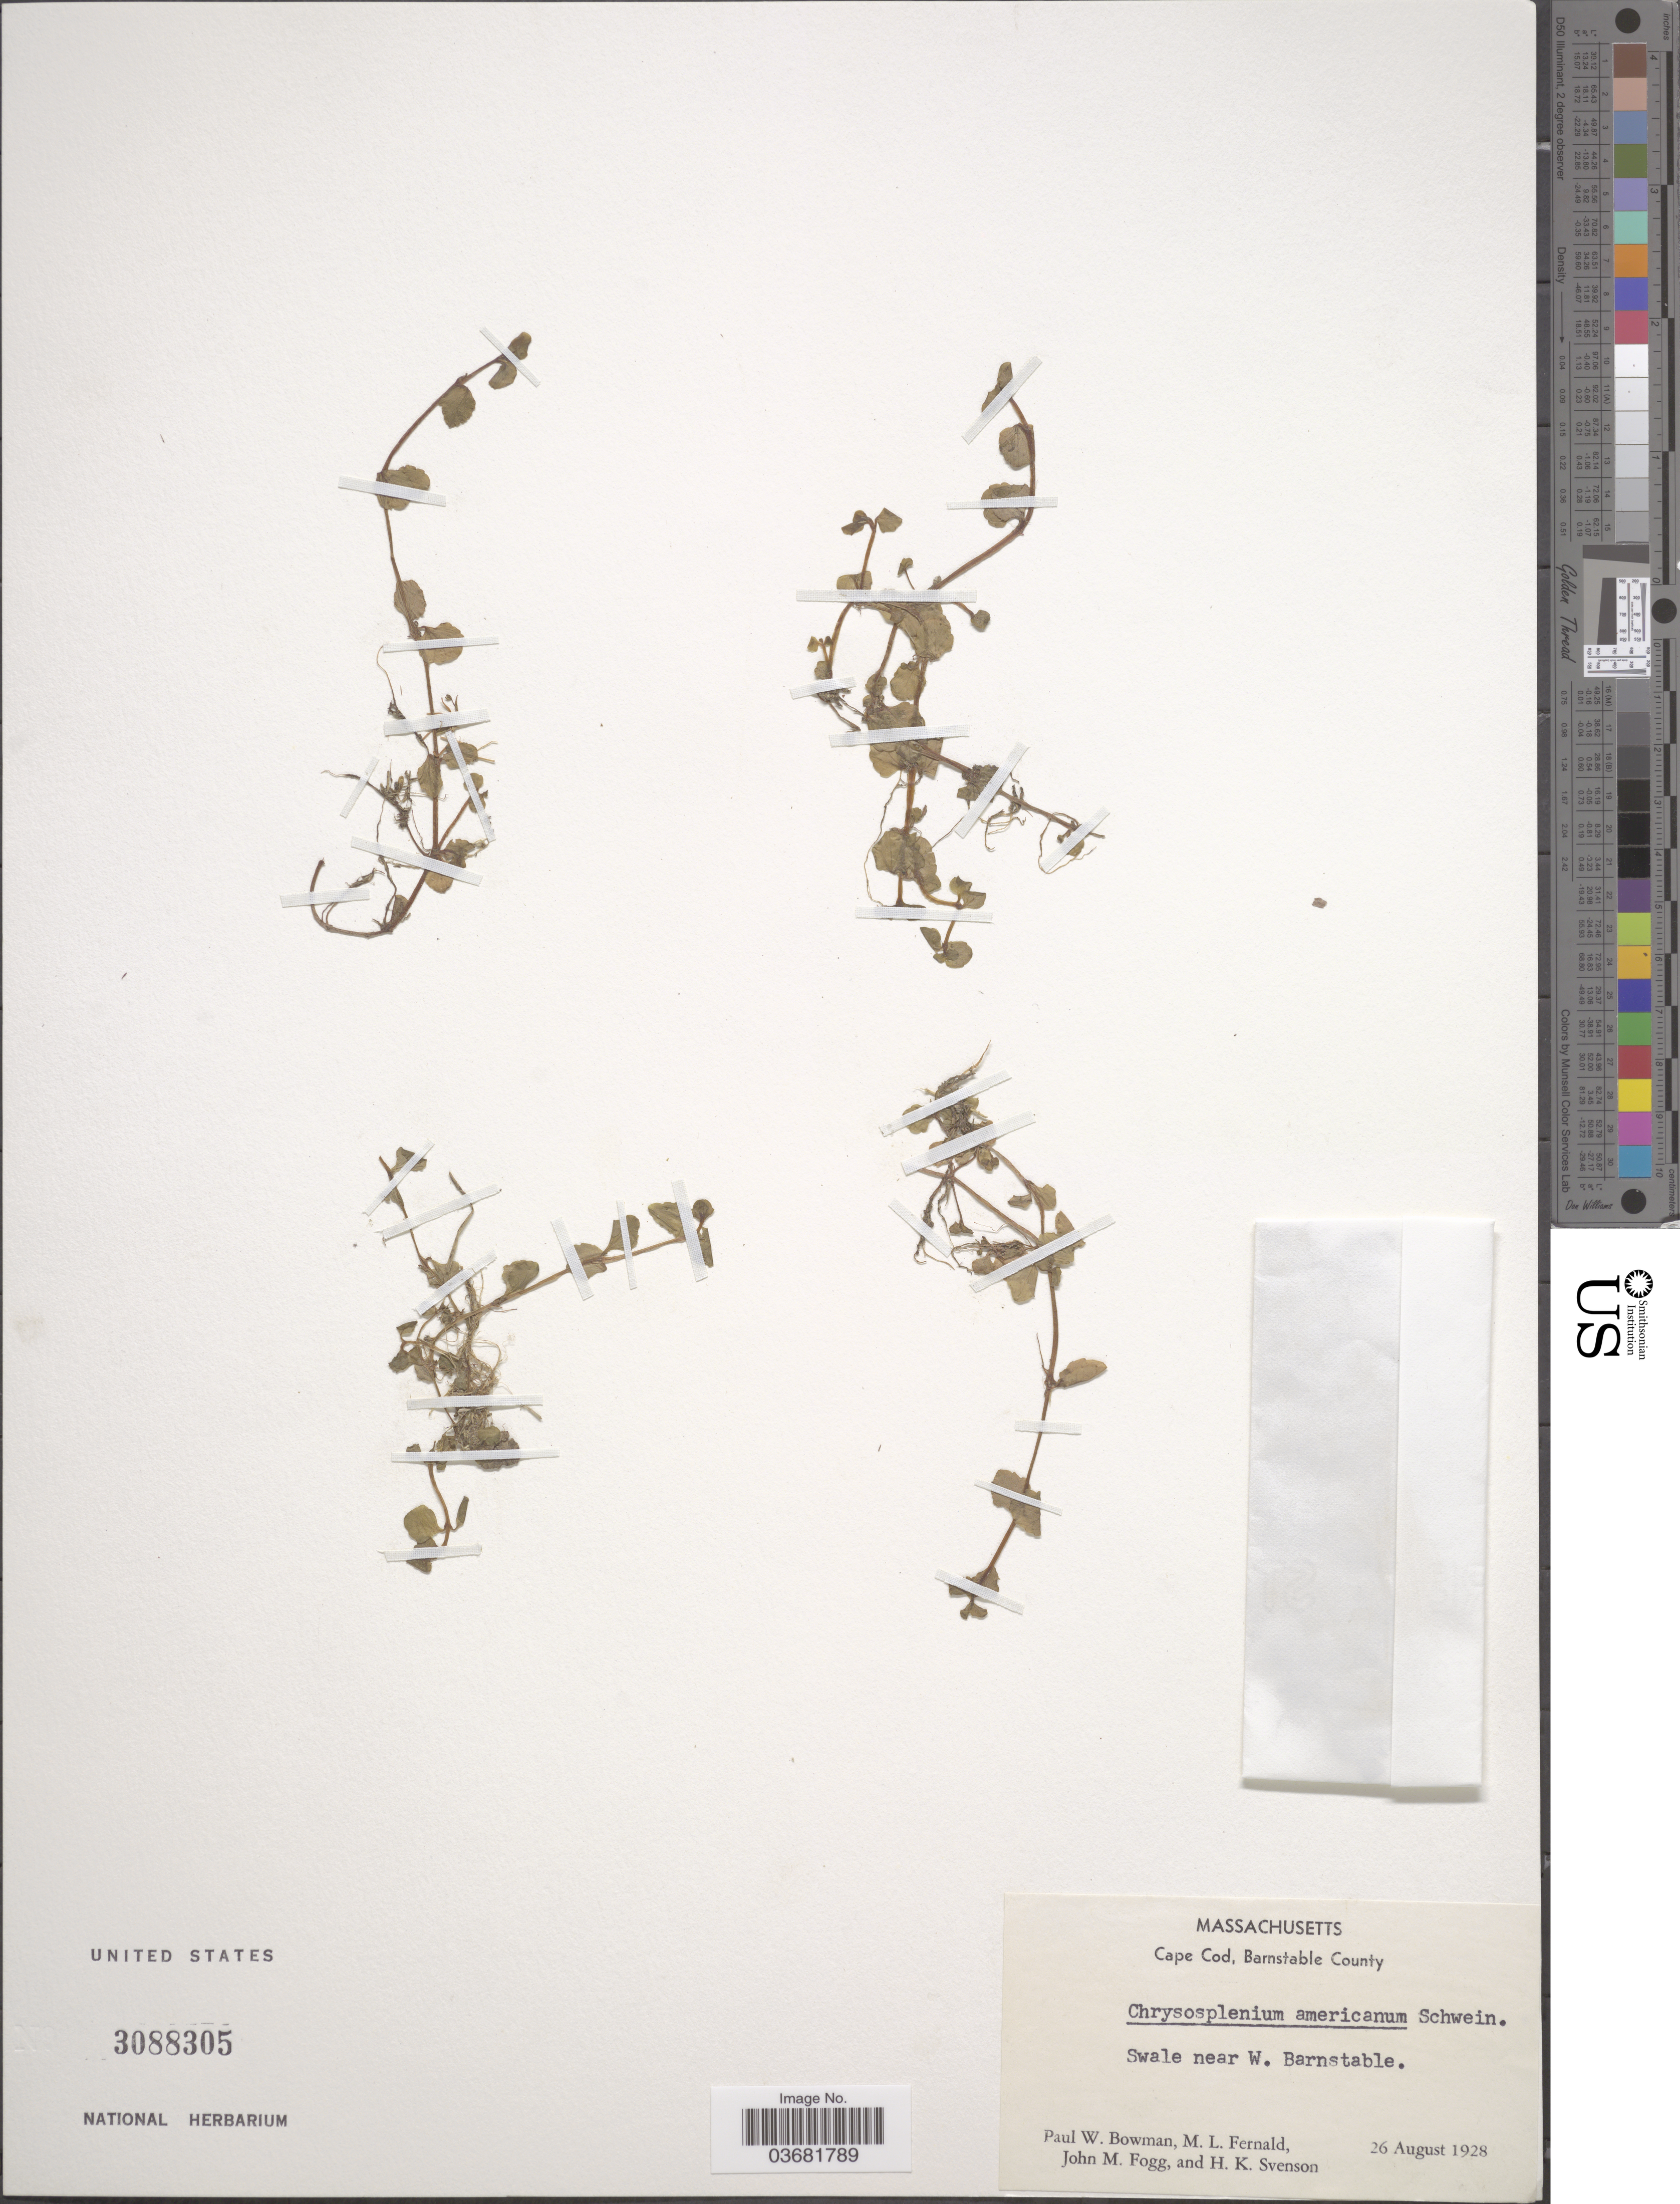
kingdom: Plantae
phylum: Tracheophyta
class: Magnoliopsida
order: Saxifragales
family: Saxifragaceae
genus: Chrysosplenium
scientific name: Chrysosplenium americanum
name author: Schwein.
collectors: P. Bowman, M. L. Fernald, J. Fogg & H. K. Svenson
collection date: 1928-08-26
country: United States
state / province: Massachusetts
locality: Cape Cod, Barnstable County. Swale near W. Barnstable.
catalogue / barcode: US 3088305